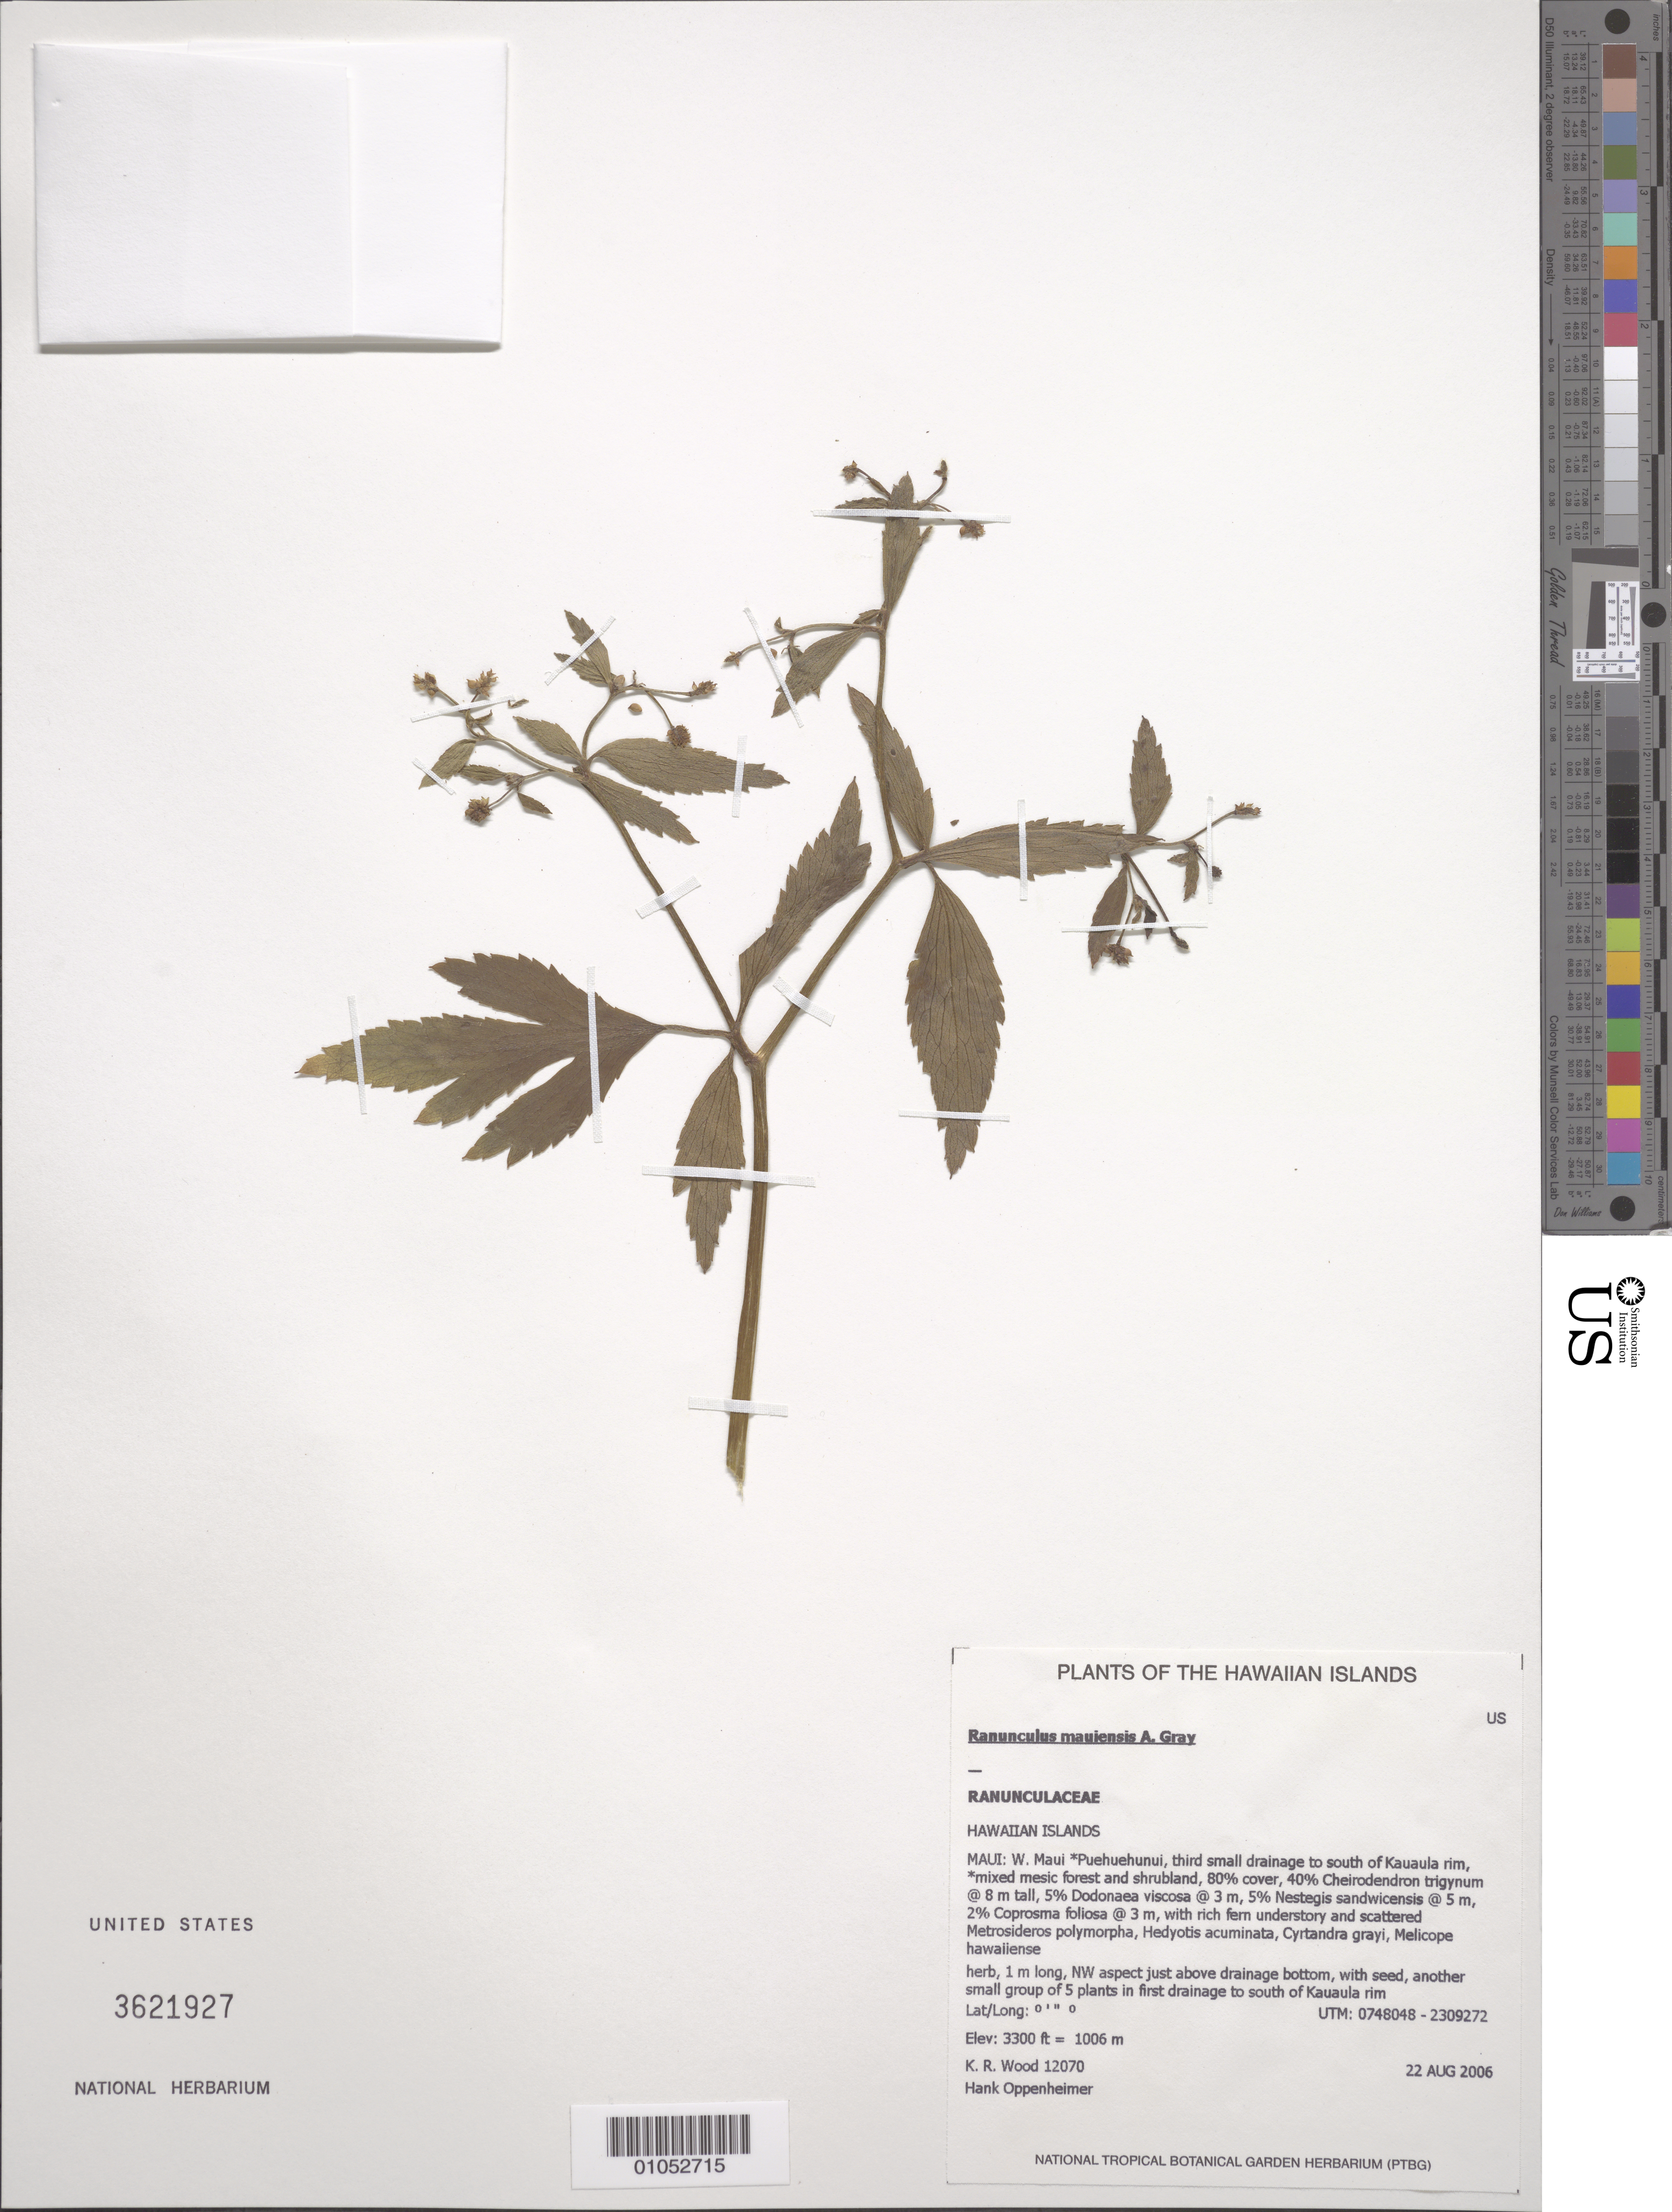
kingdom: Plantae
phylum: Tracheophyta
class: Magnoliopsida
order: Ranunculales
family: Ranunculaceae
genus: Ranunculus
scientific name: Ranunculus mauiensis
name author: A. Gray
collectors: K. R. Wood & H. Oppenheimer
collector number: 12070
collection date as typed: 22 Aug 2006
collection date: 2006-08-22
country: United States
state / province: Hawaii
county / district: Maui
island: Maui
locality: West Maui; Puehuehunui, third small drainage to south of Kauaula rim.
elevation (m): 1006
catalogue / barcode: US 3621927